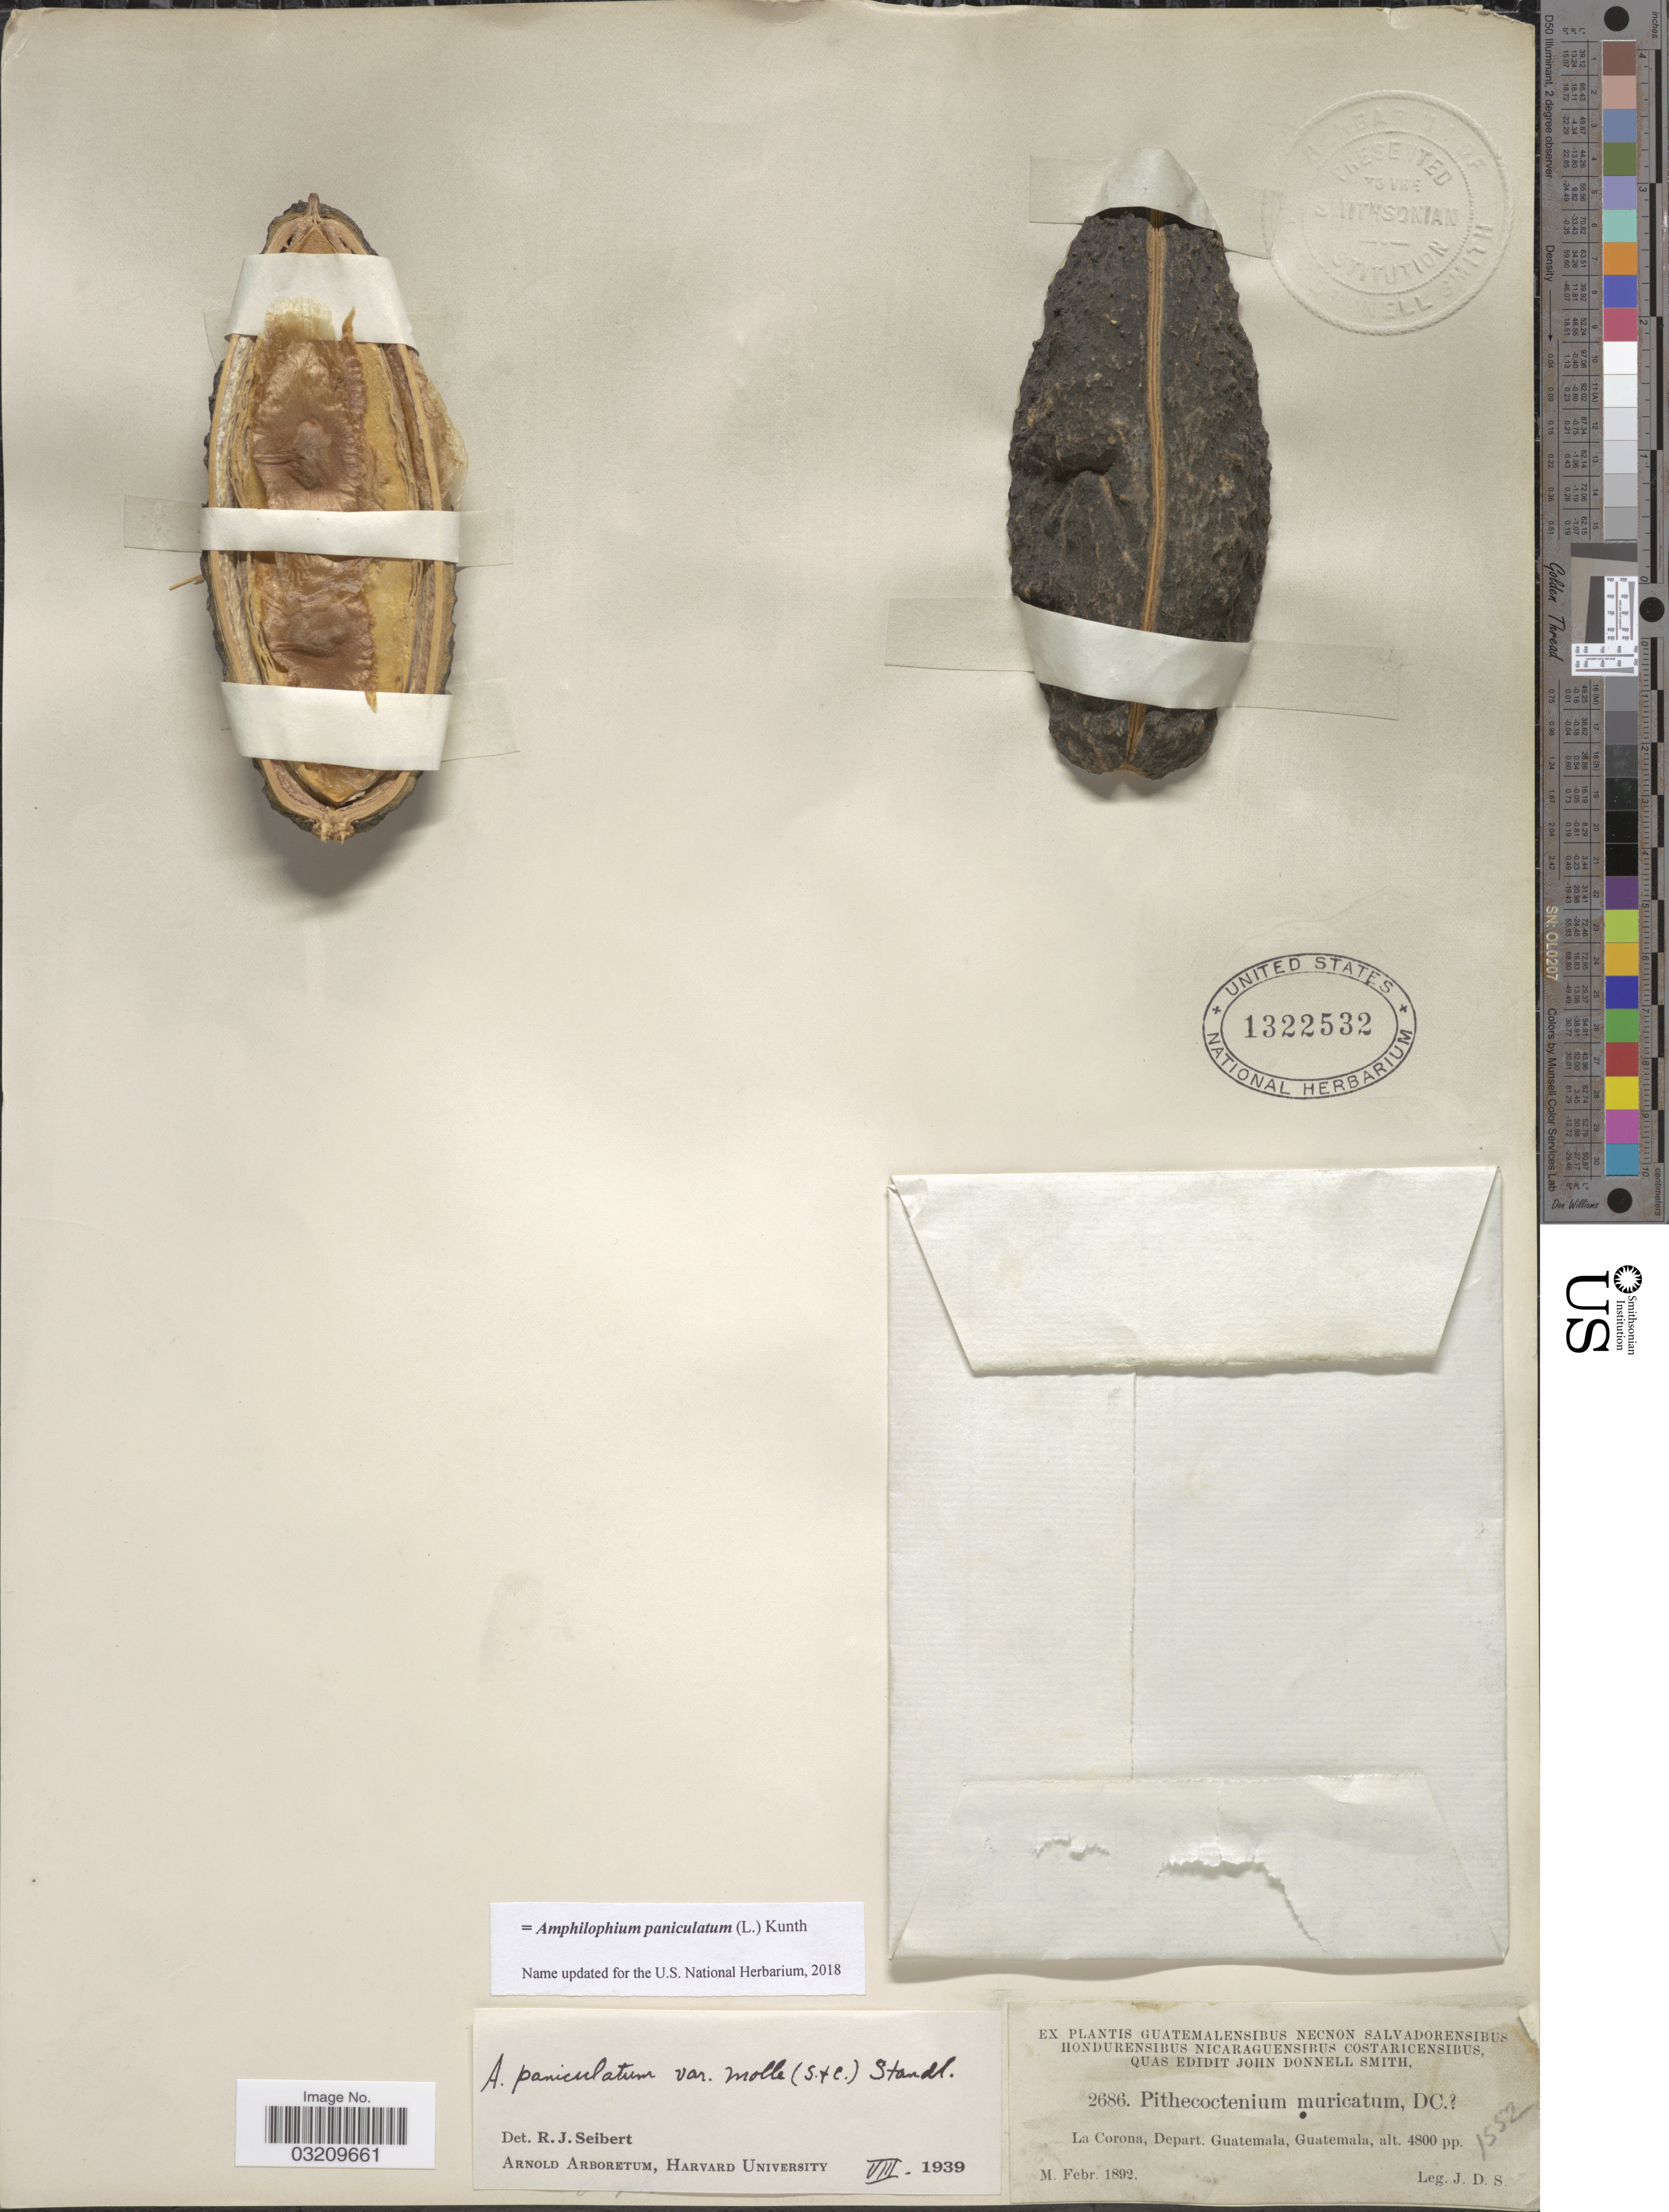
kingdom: Plantae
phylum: Tracheophyta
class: Magnoliopsida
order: Lamiales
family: Bignoniaceae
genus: Amphilophium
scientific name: Amphilophium paniculatum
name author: (L.) Kunth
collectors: J. Donnell Smith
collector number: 2686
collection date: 1892-02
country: Guatemala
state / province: Guatemala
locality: La Corona, Depart. Guatemala.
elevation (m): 1463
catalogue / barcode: US 1322532